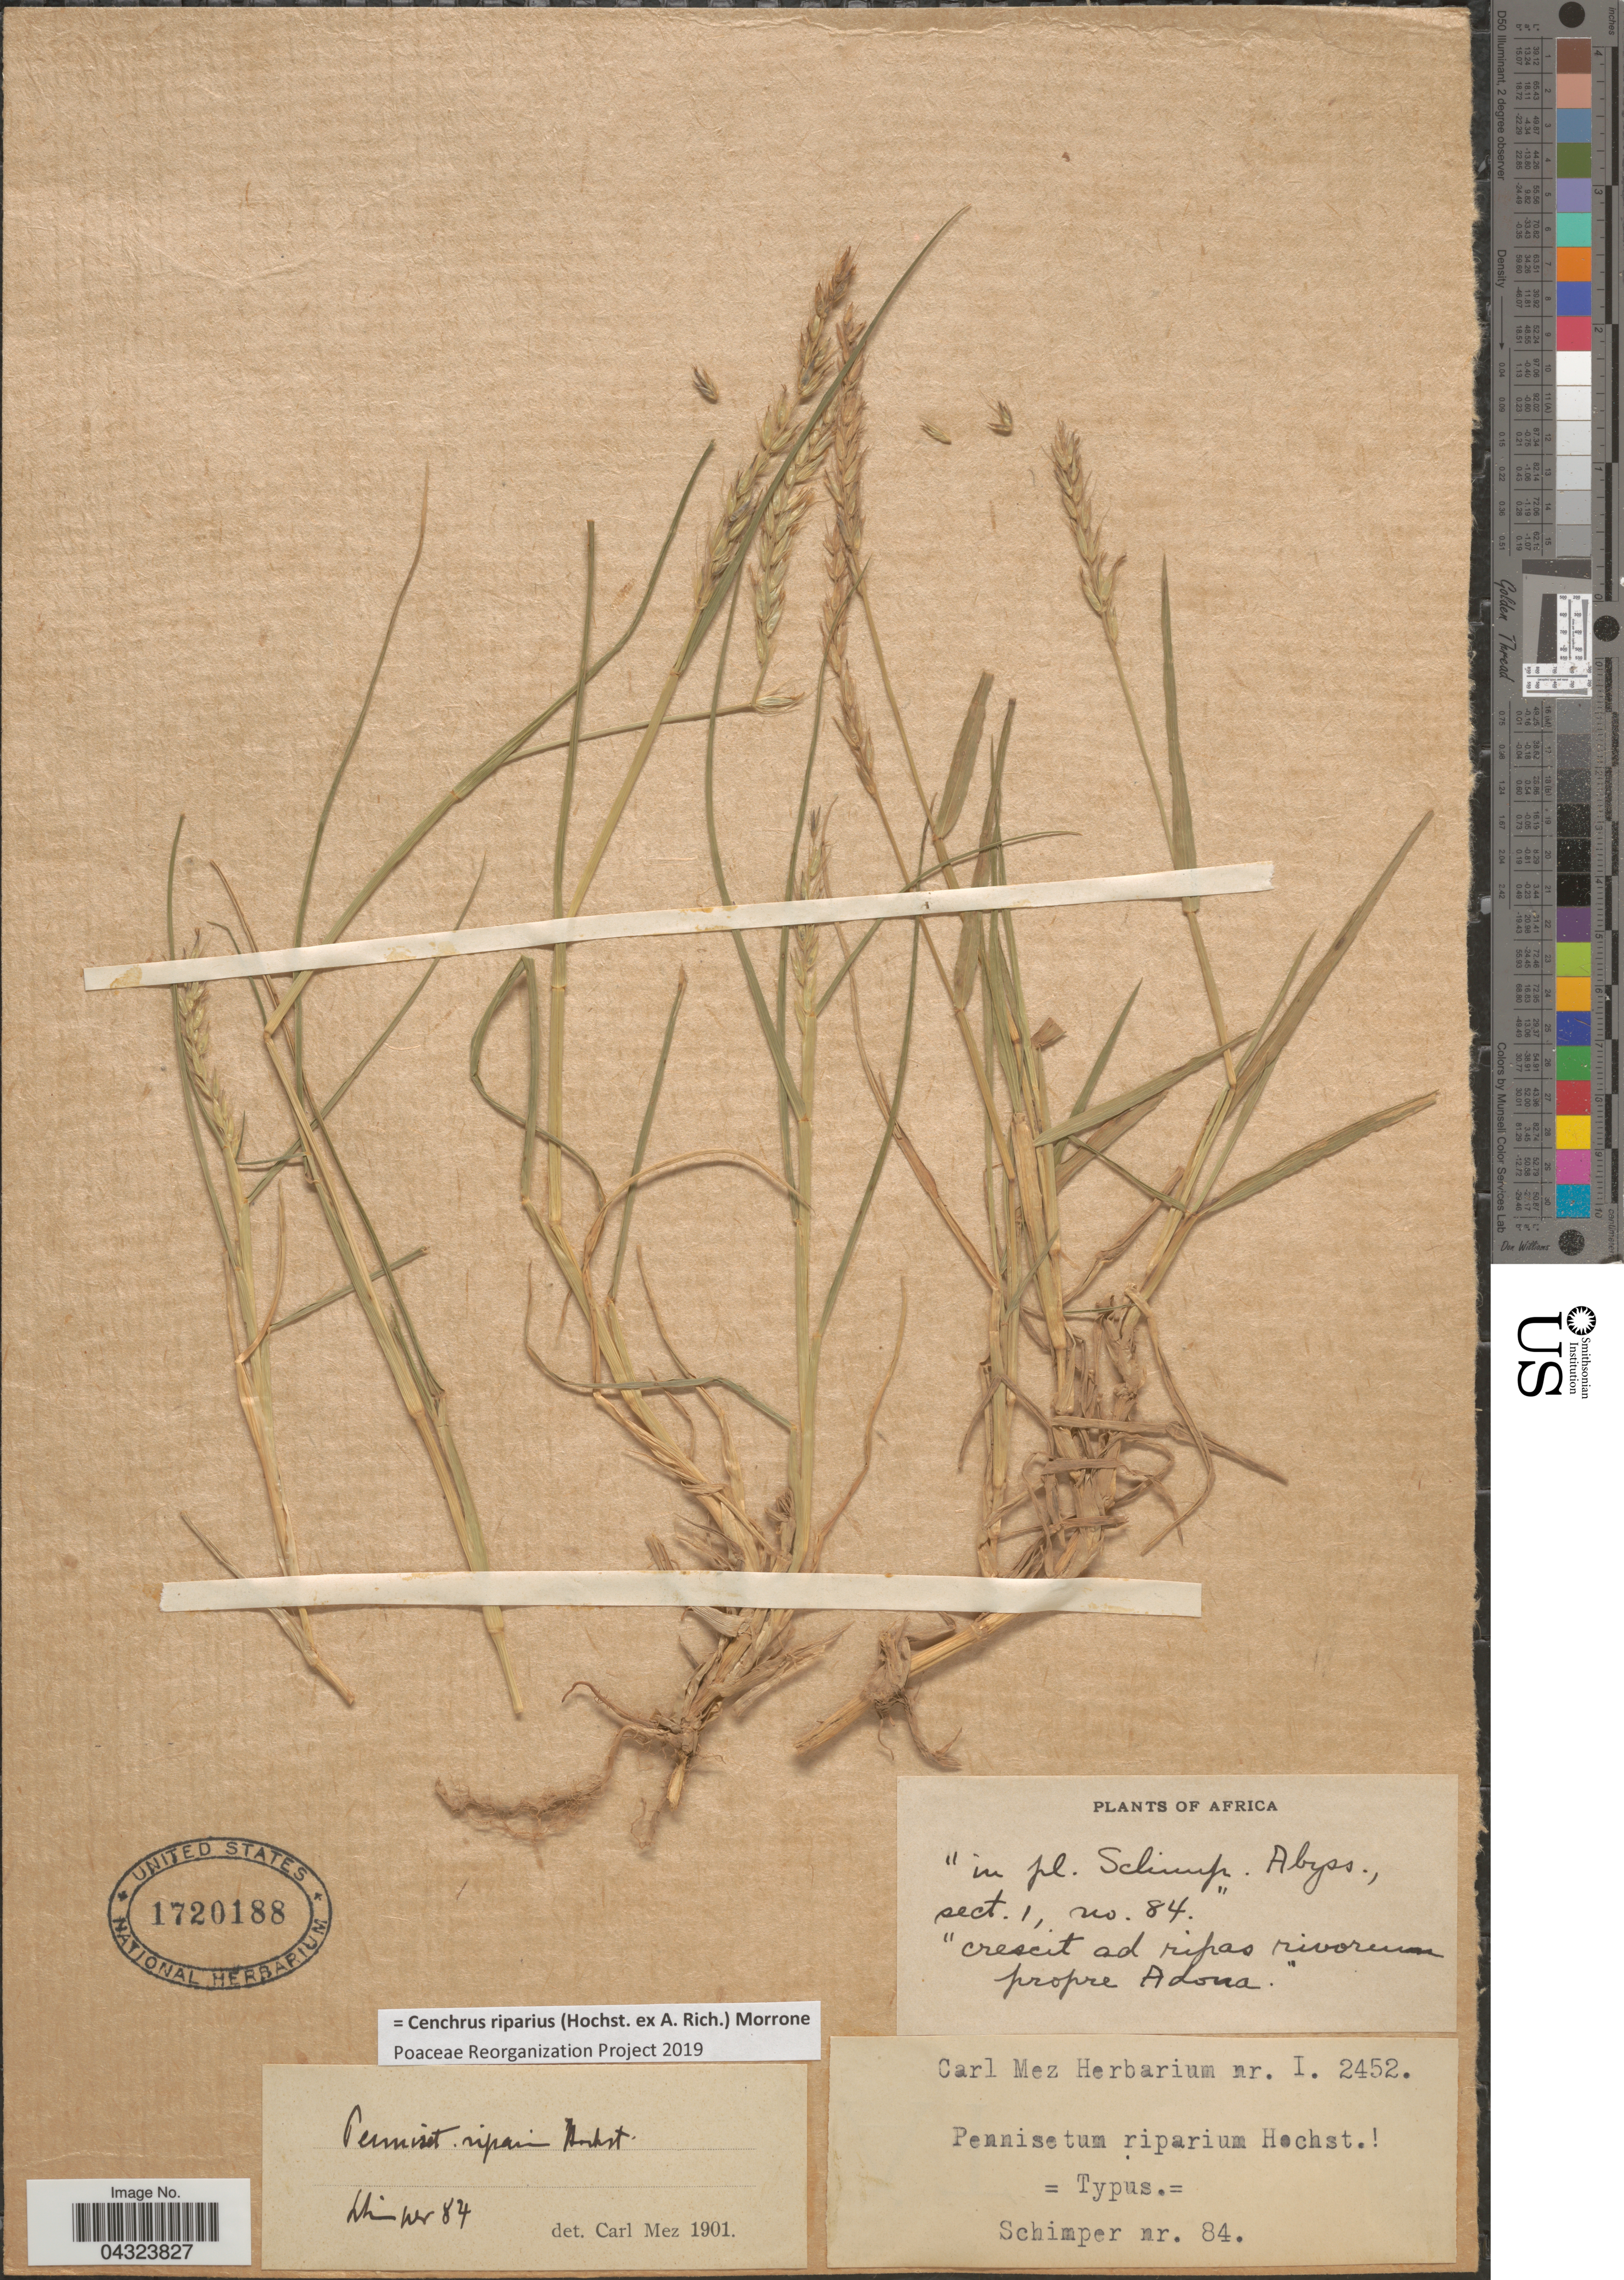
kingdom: Plantae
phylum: Tracheophyta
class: Liliopsida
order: Poales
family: Poaceae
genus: Cenchrus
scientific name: Cenchrus riparius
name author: (Hochst. ex A. Rich.) Morrone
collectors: -. Schimper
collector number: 84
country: Ethiopia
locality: Abyss., sect. 1. propre Adona.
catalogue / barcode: US 1720188